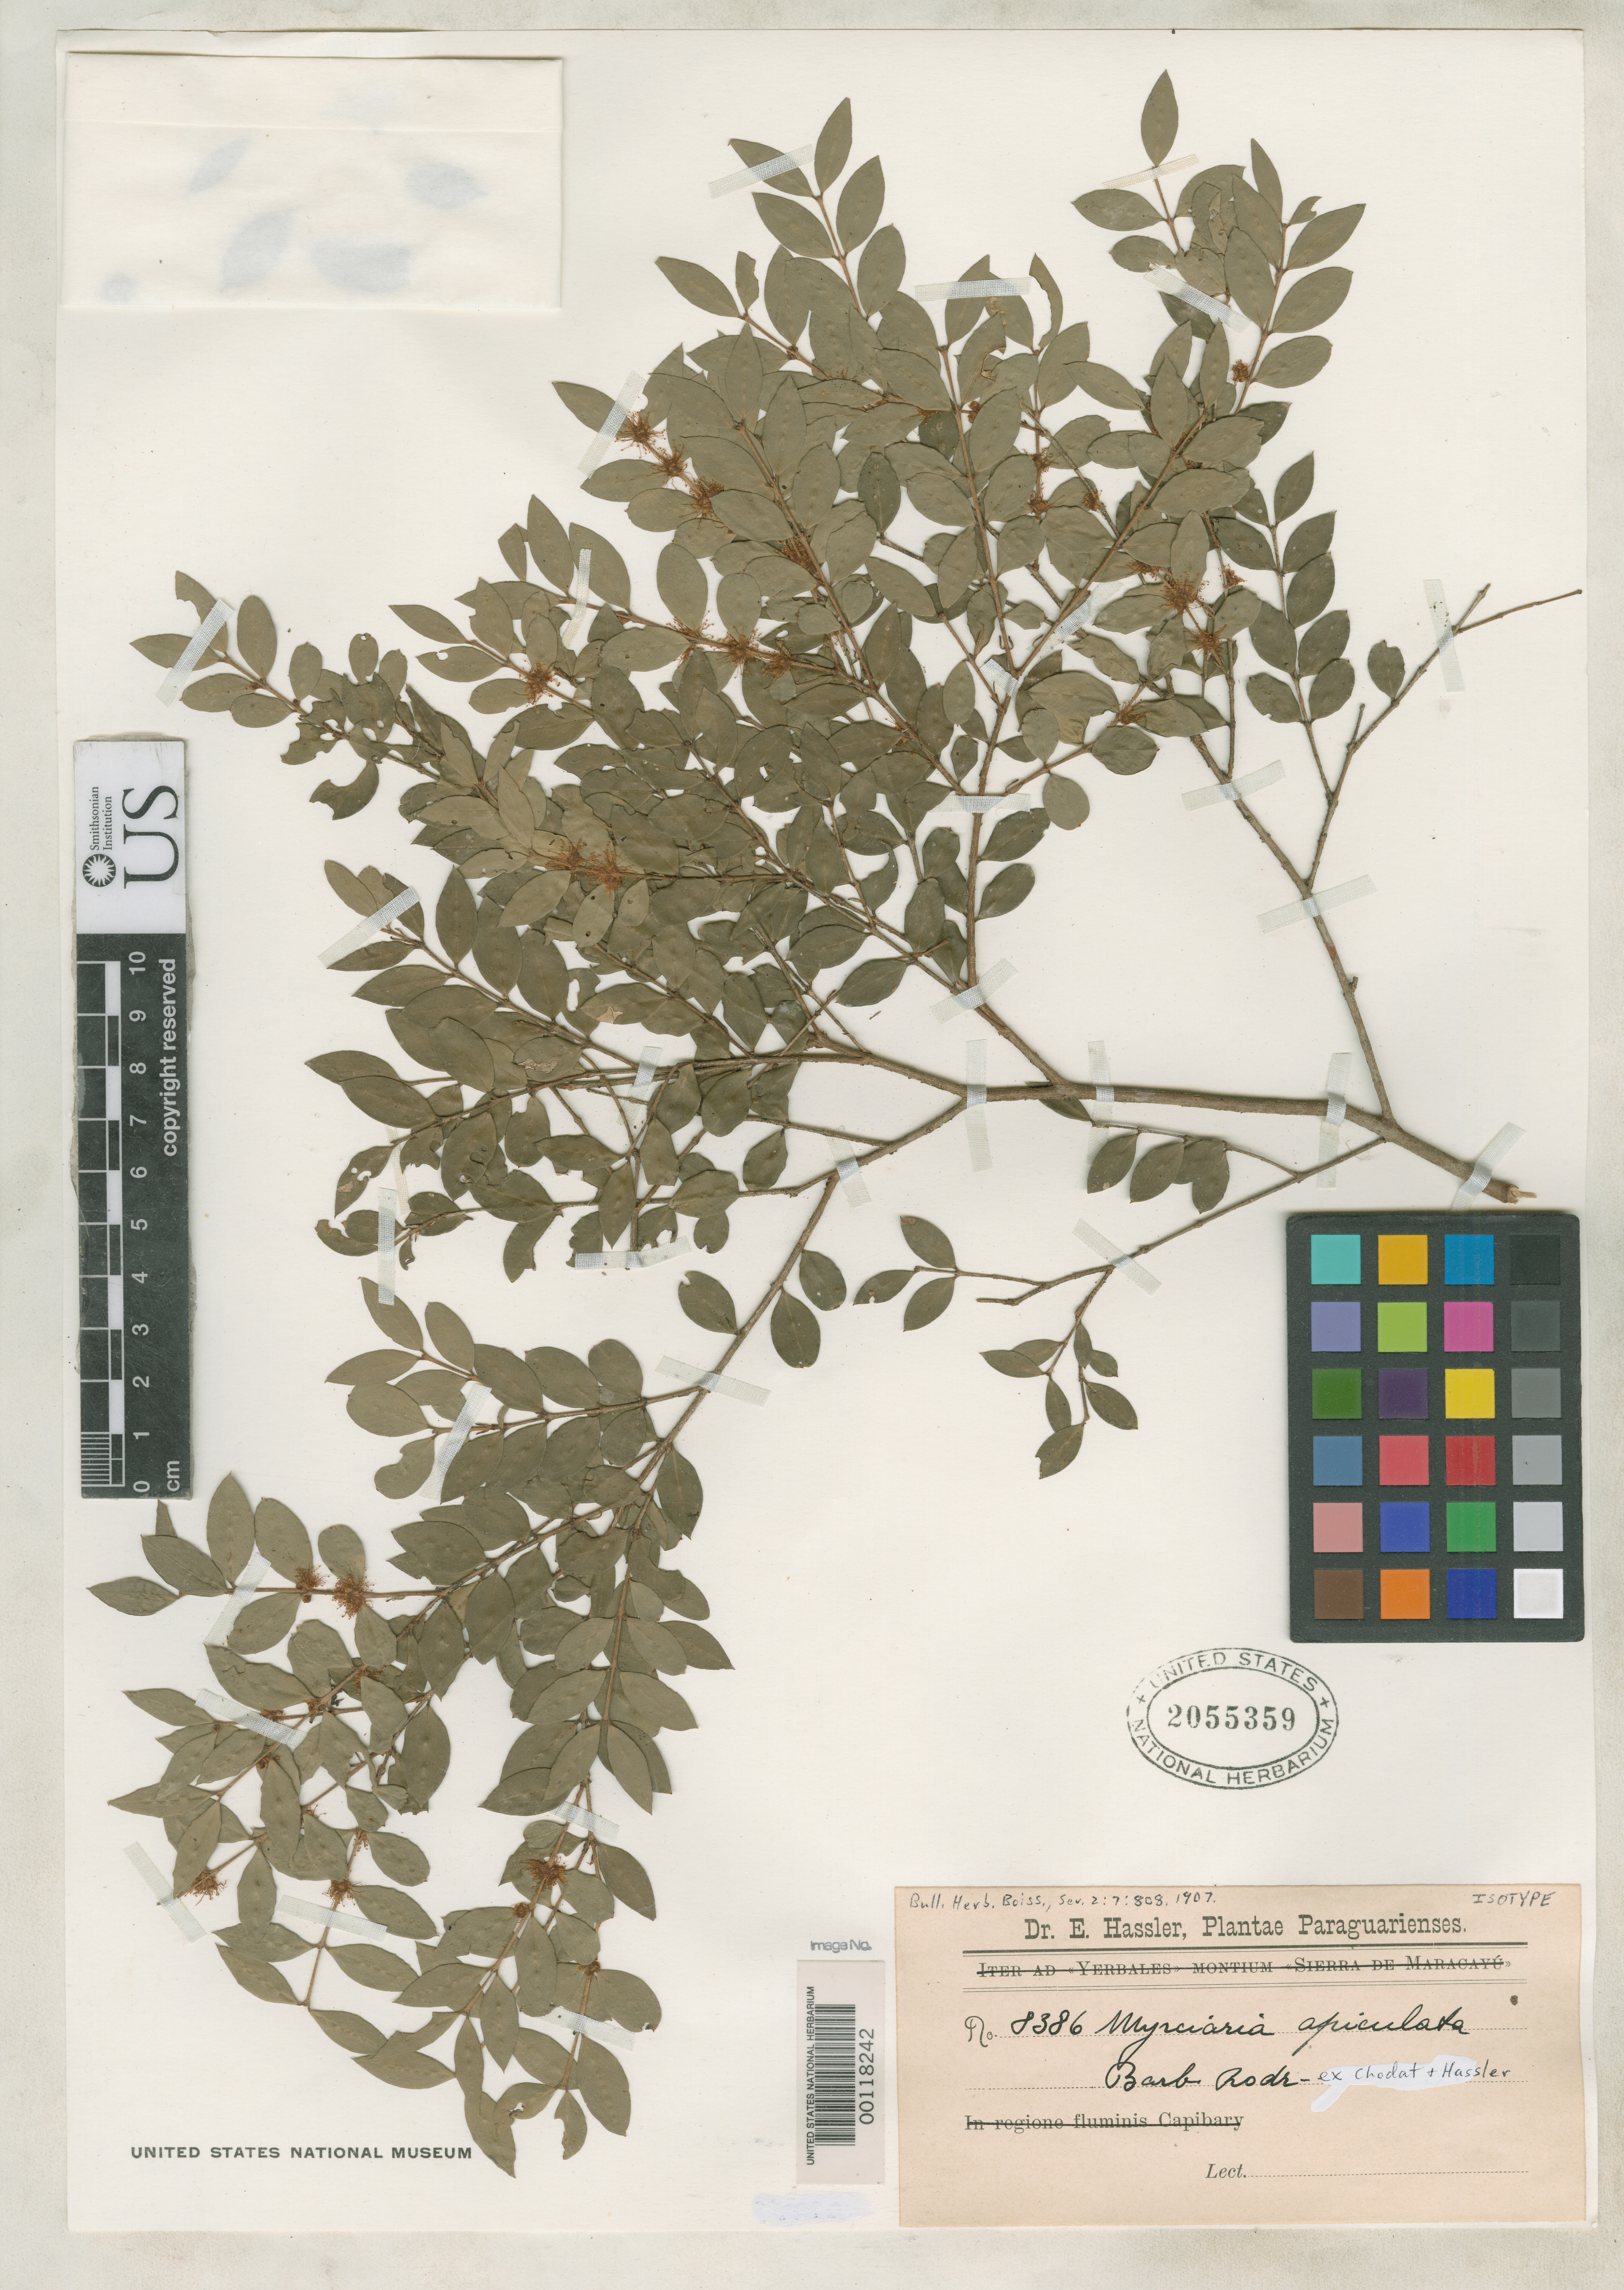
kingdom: Plantae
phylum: Tracheophyta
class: Magnoliopsida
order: Myrtales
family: Myrtaceae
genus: Myrciaria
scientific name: Myrciaria apiculata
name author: Barb. Rodr. ex Chodat & Hassl.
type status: Isotype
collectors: E. Hassler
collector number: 8386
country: Paraguay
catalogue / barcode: US 2055359